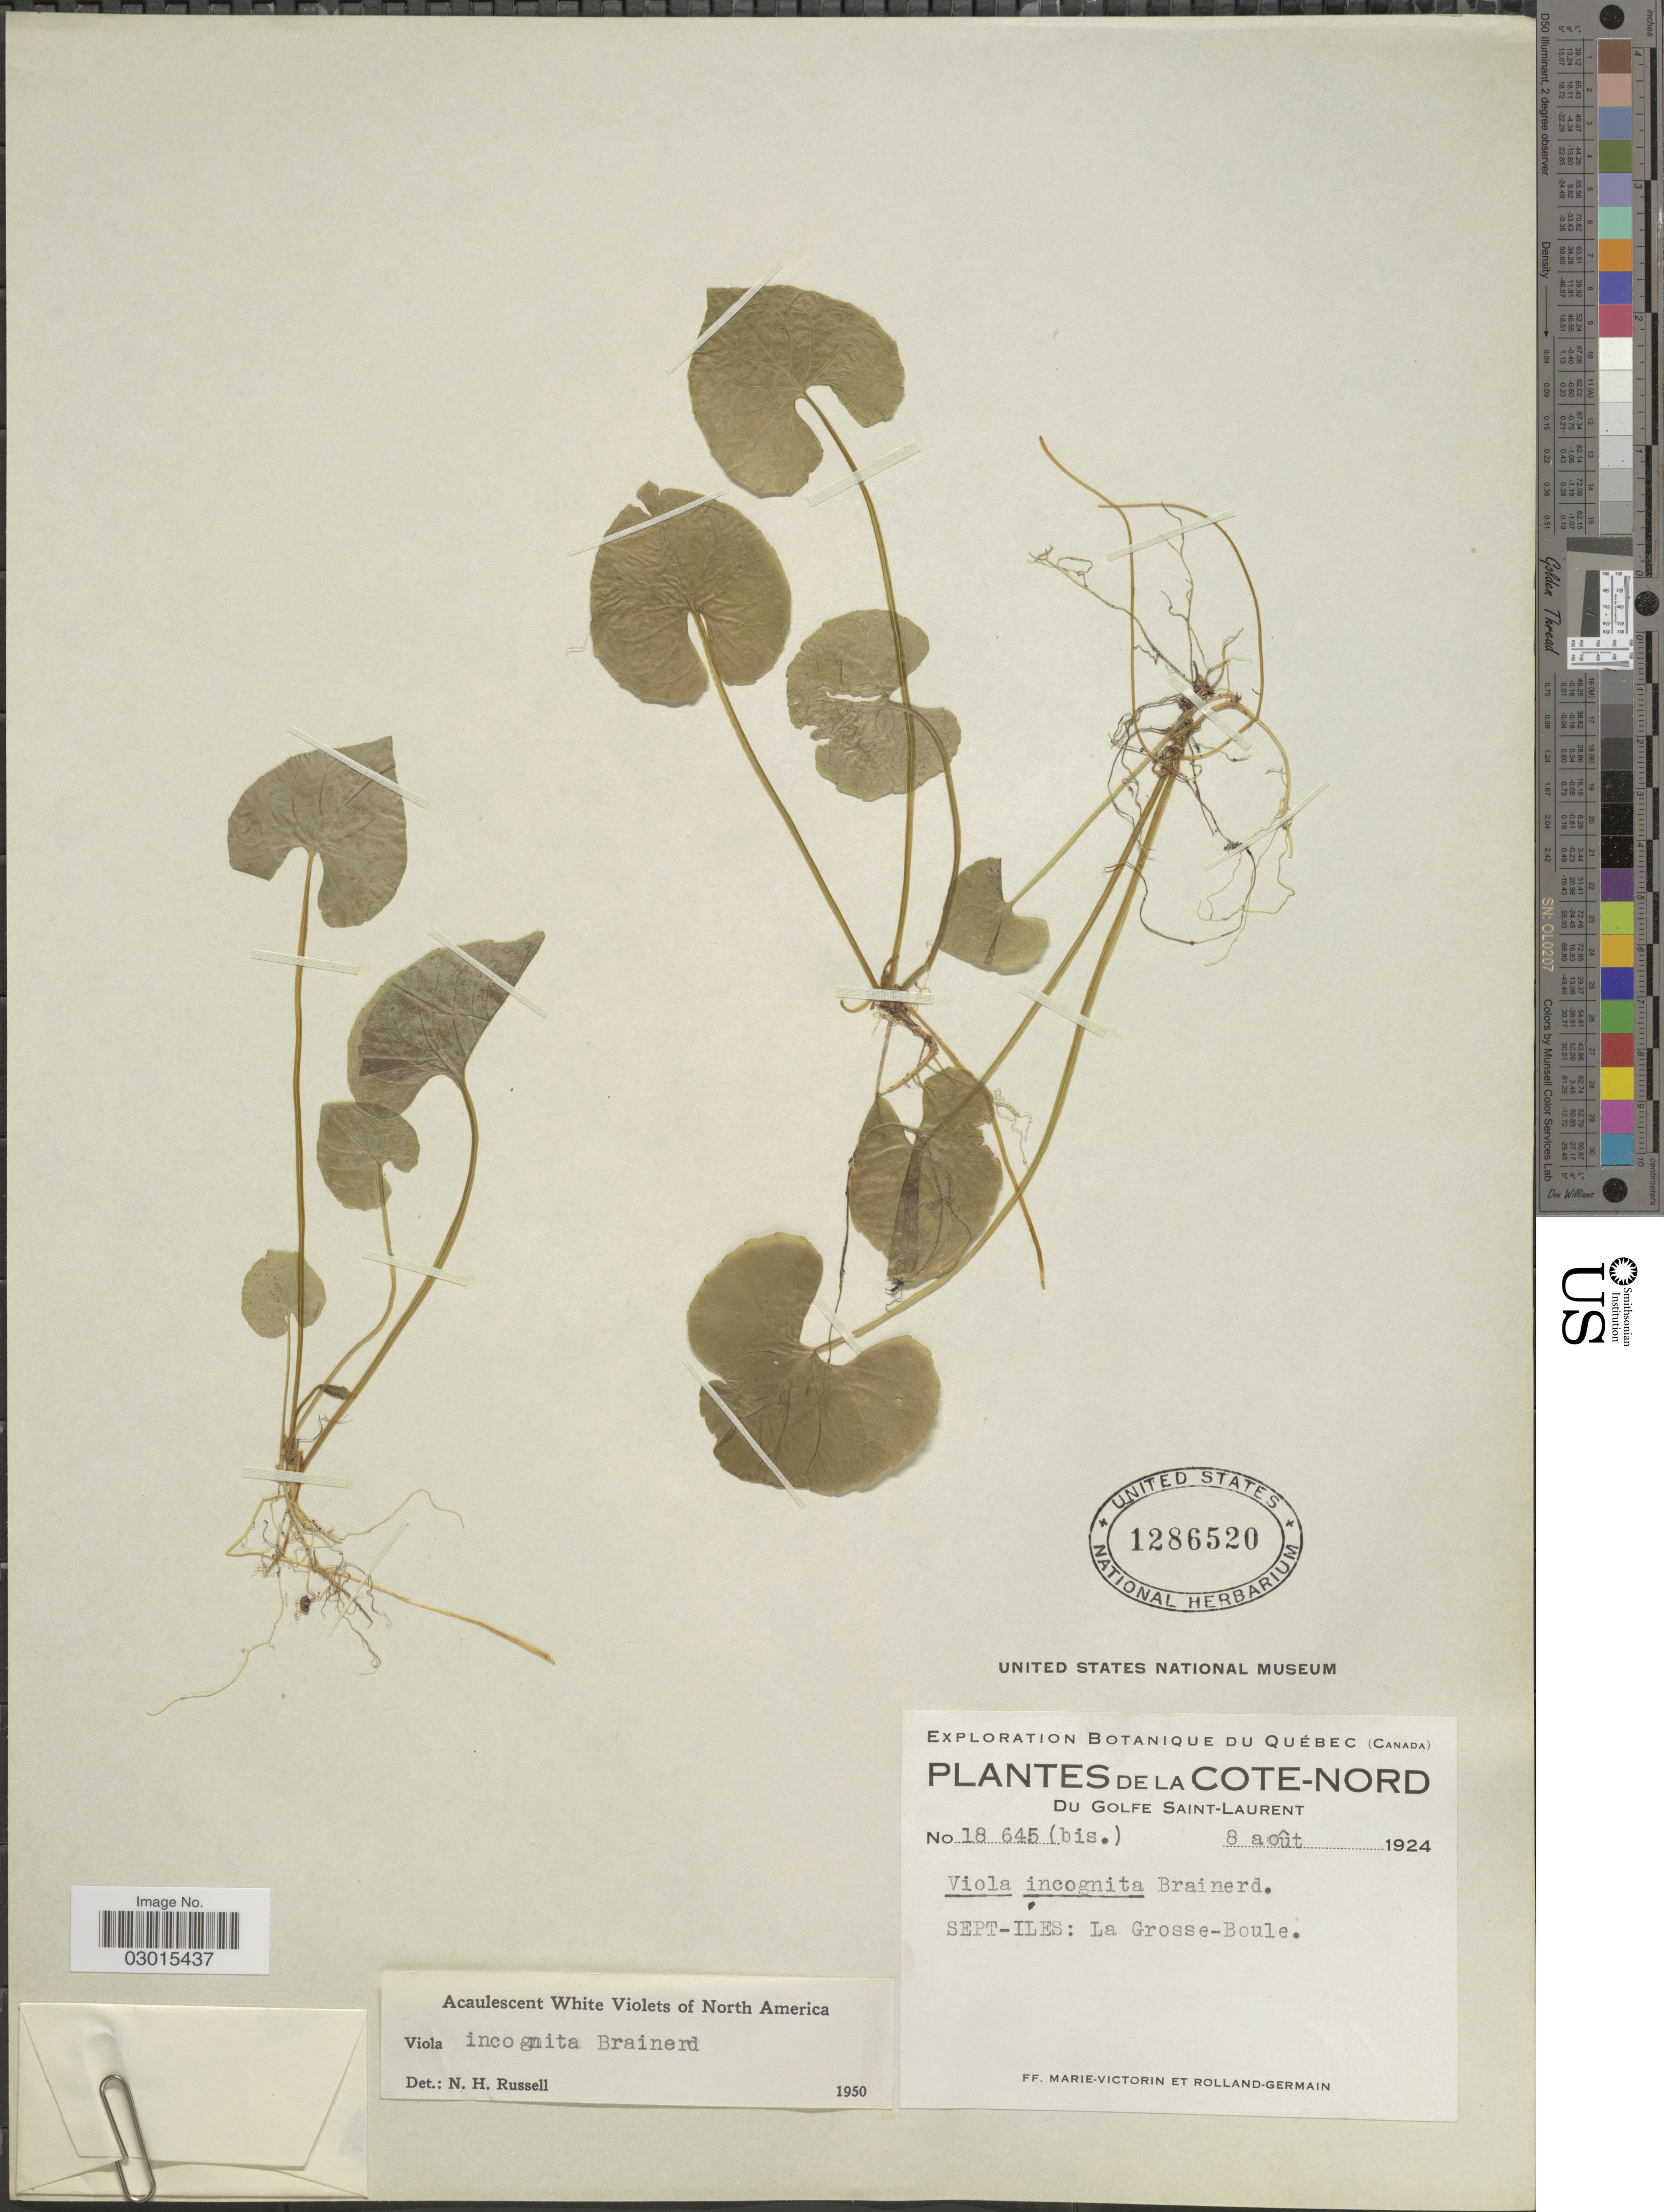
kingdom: Plantae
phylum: Tracheophyta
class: Magnoliopsida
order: Malpighiales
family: Violaceae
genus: Viola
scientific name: Viola incognita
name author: Brainerd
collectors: F. Marie-Victorin & Rolland-Germain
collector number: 18645 (bis.)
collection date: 1924-08-08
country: Canada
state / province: Quebec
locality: Cote-Nord. Du Golfe Saint-Laurent. Sept-Iles: La Grosse-Boule.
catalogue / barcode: US 1286520